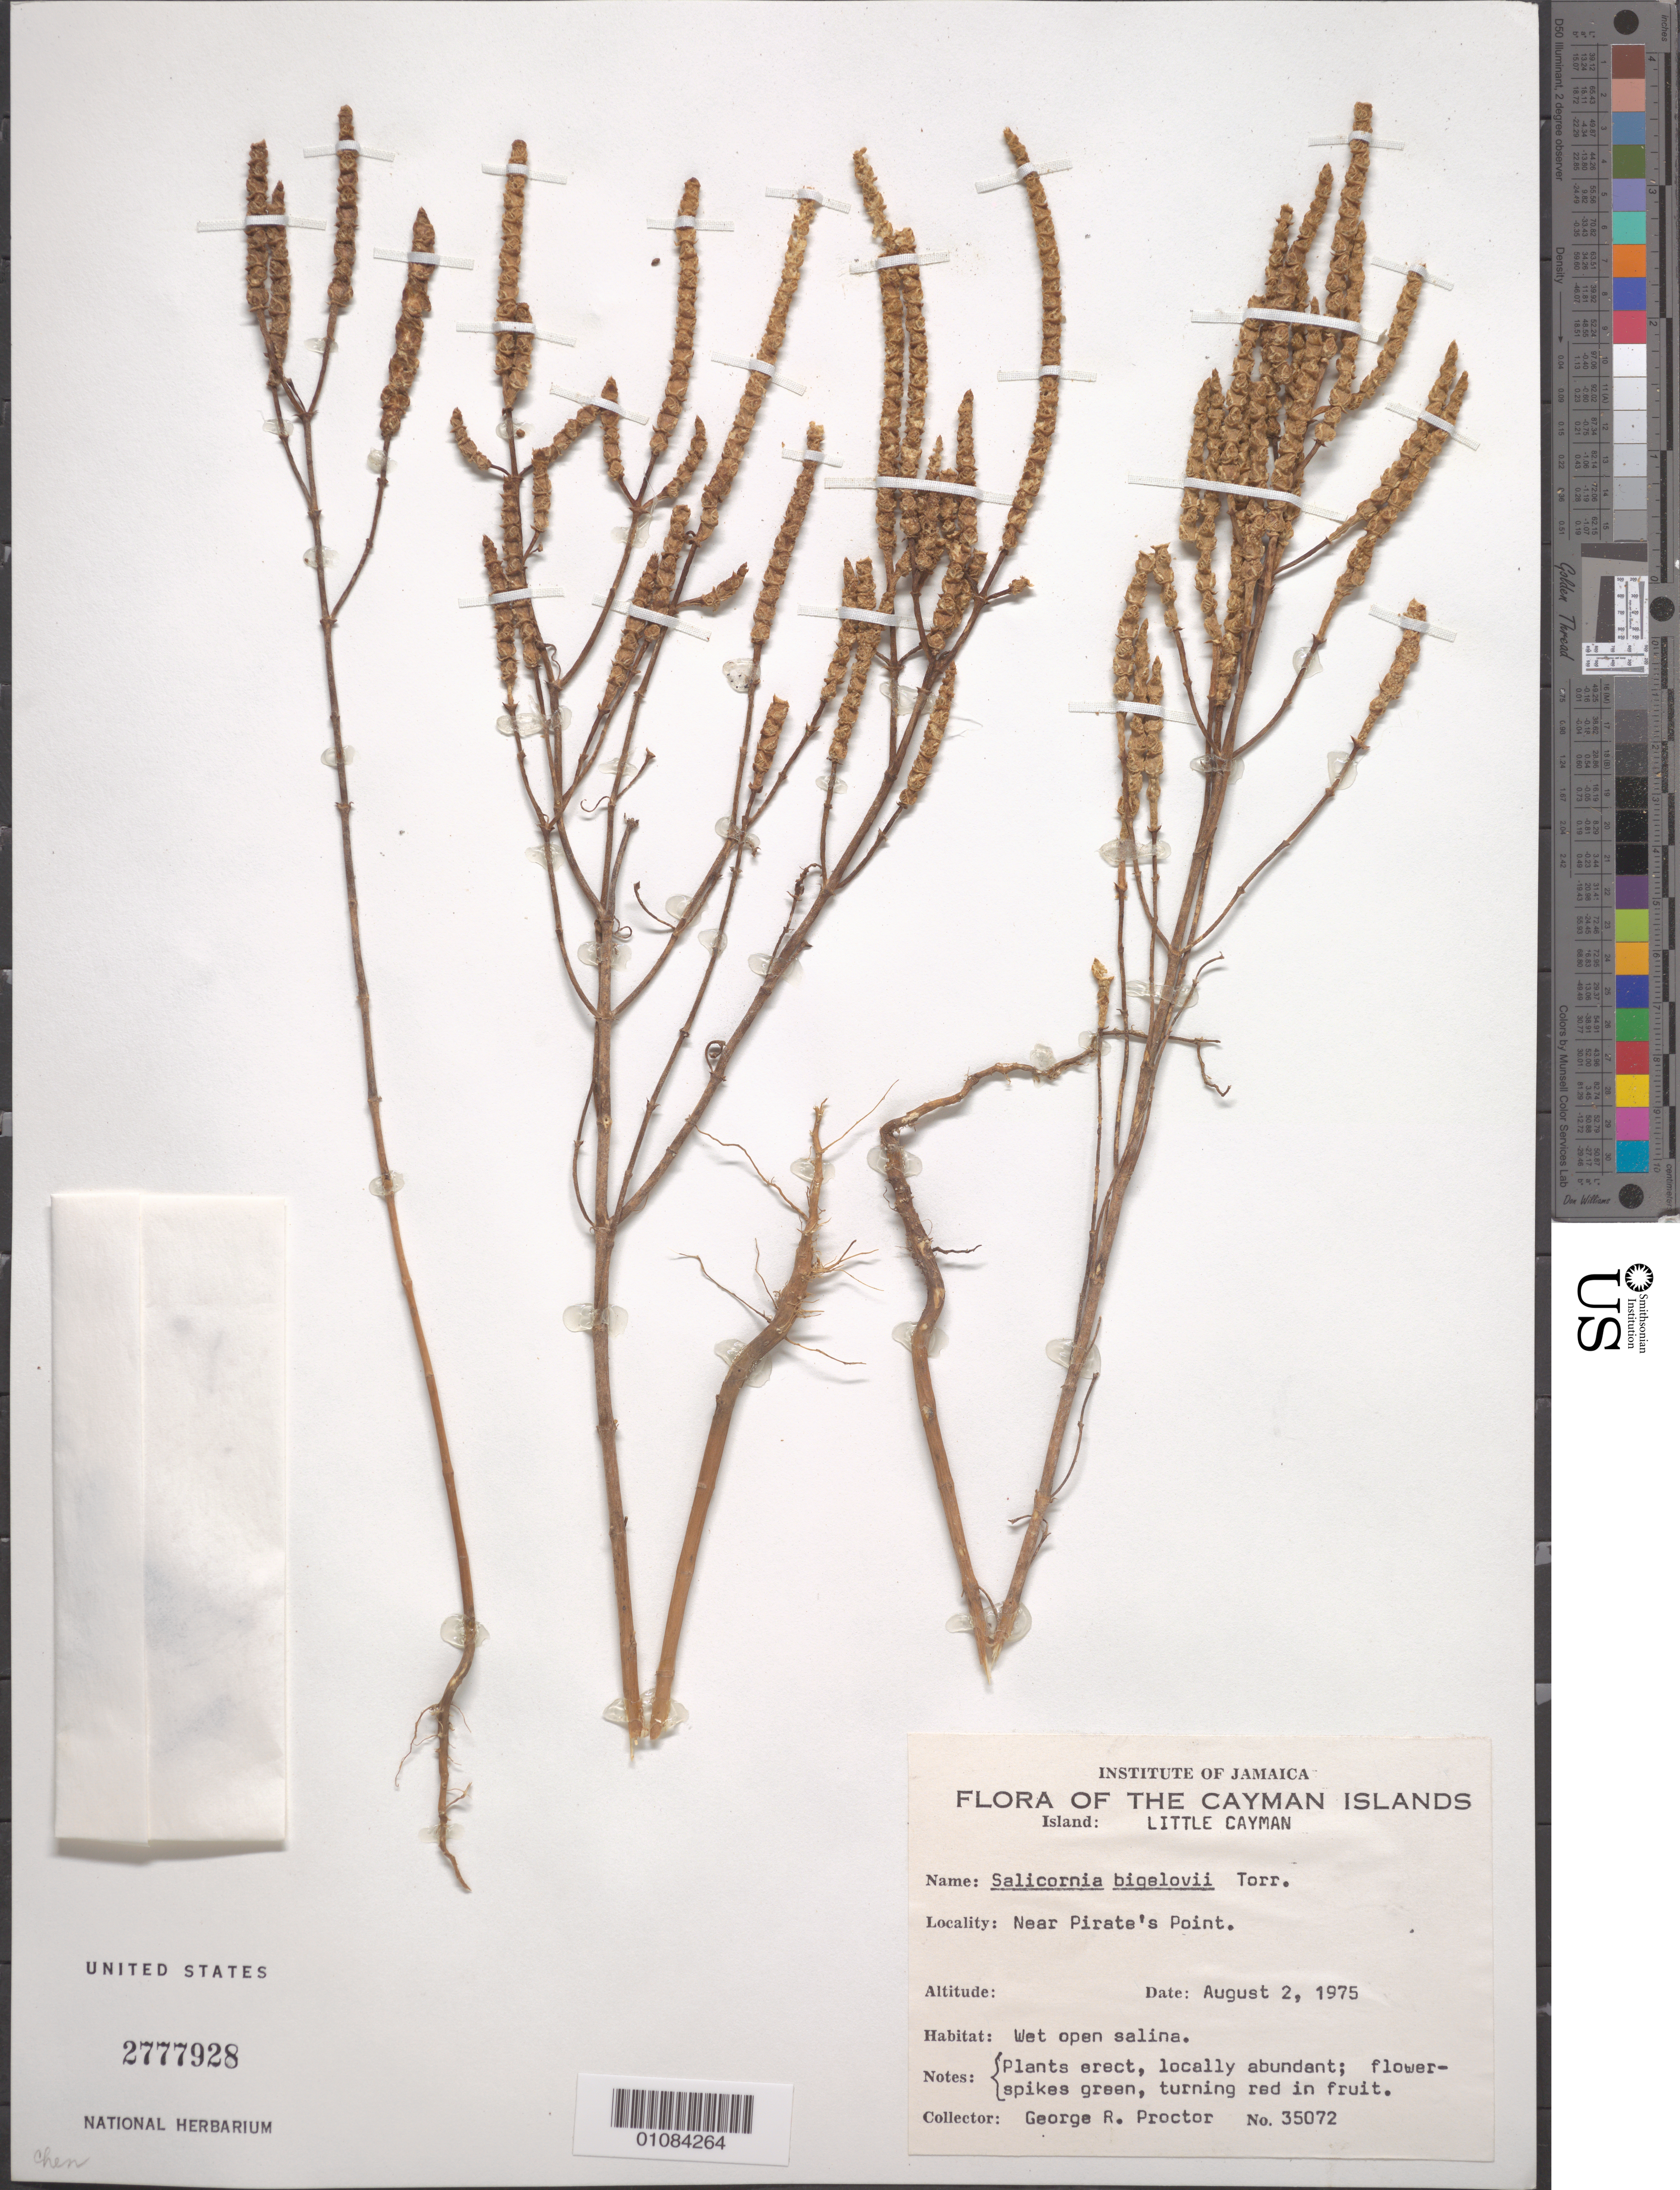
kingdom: Plantae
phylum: Tracheophyta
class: Magnoliopsida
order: Caryophyllales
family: Amaranthaceae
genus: Salicornia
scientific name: Salicornia bigelovii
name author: Torr.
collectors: G. R. Proctor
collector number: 35072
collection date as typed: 02 Aug 1975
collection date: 1975-08-02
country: Cayman Islands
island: Little Cayman I.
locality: Near Pirate's Point.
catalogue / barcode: US 2777928